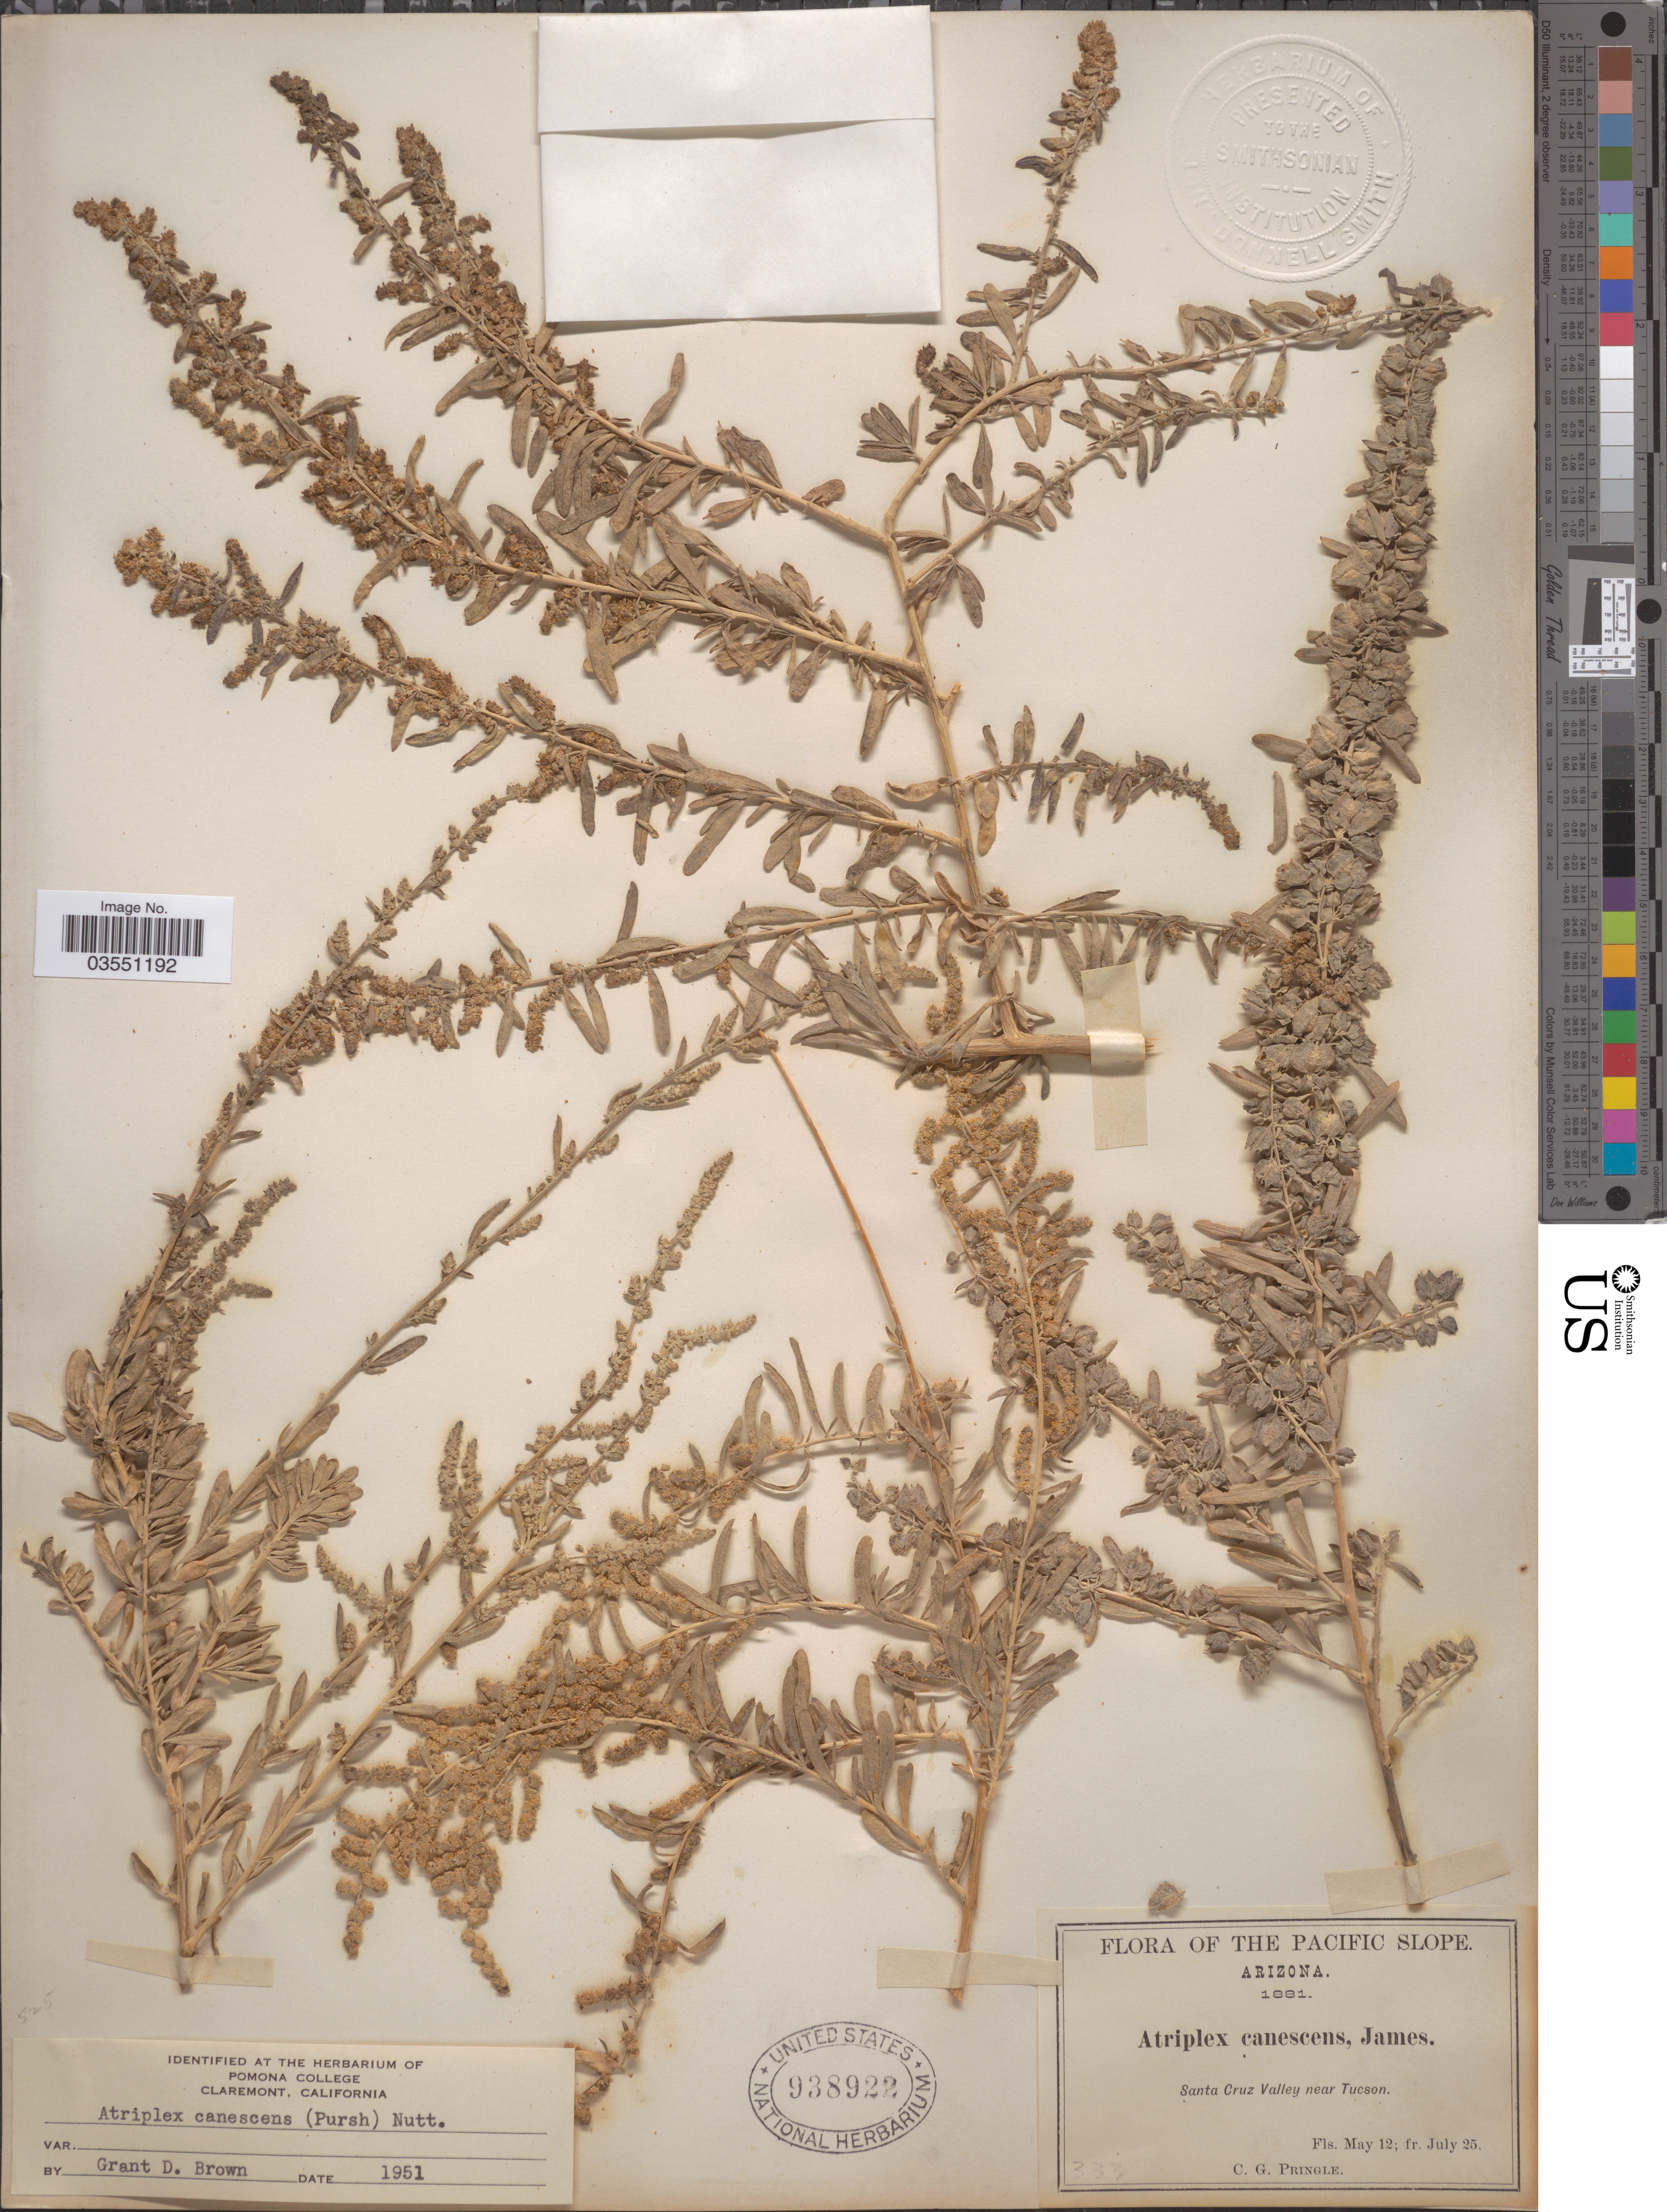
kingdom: Plantae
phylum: Tracheophyta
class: Magnoliopsida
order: Caryophyllales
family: Amaranthaceae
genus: Atriplex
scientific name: Atriplex canescens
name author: (Pursh) Nutt.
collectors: C. G. Pringle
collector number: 333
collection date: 1881-05-12/1881-07-25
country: United States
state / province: Arizona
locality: The Pacific Slope. Santa Cruz Valley near Tucson.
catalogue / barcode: US 938922